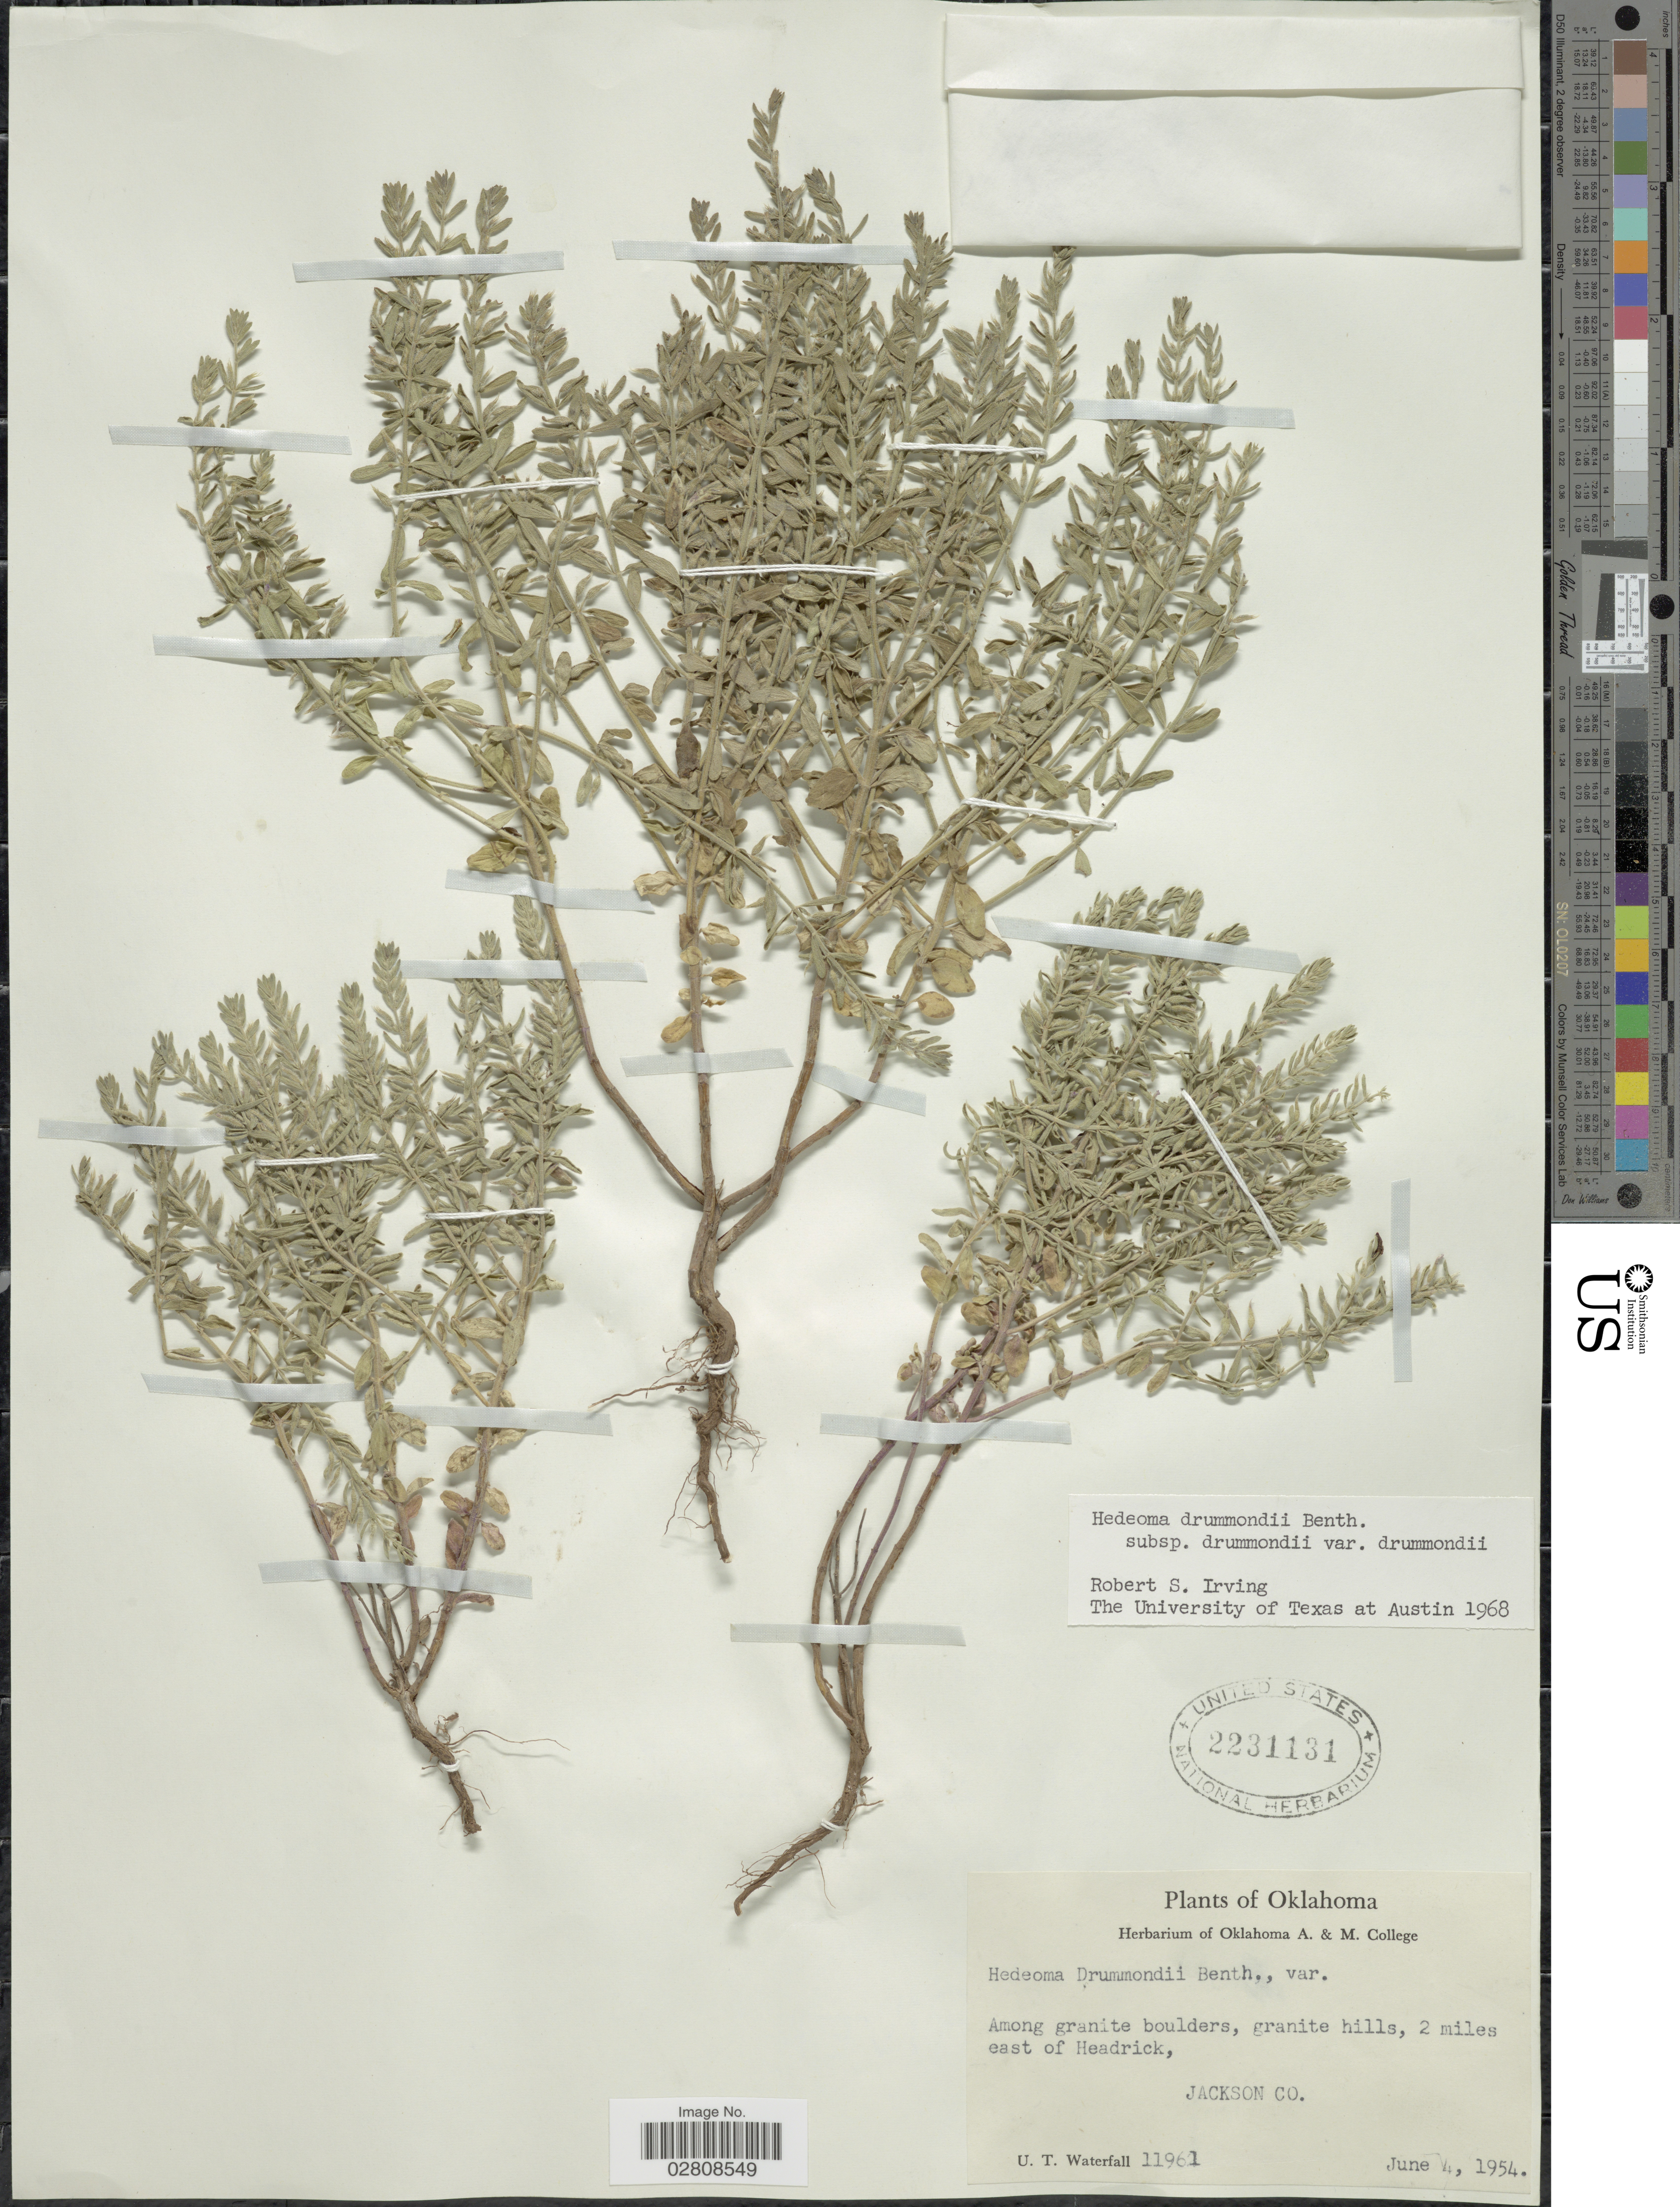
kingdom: Plantae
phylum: Tracheophyta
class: Magnoliopsida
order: Lamiales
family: Lamiaceae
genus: Hedeoma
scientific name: Hedeoma drummondii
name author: Benth.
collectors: U. T. Waterfall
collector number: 11961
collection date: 1954-06-04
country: United States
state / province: Oklahoma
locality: Among granite boulders, granite hills, 2 miles east of Headrick, Jackson Co.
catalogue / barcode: US 2231131